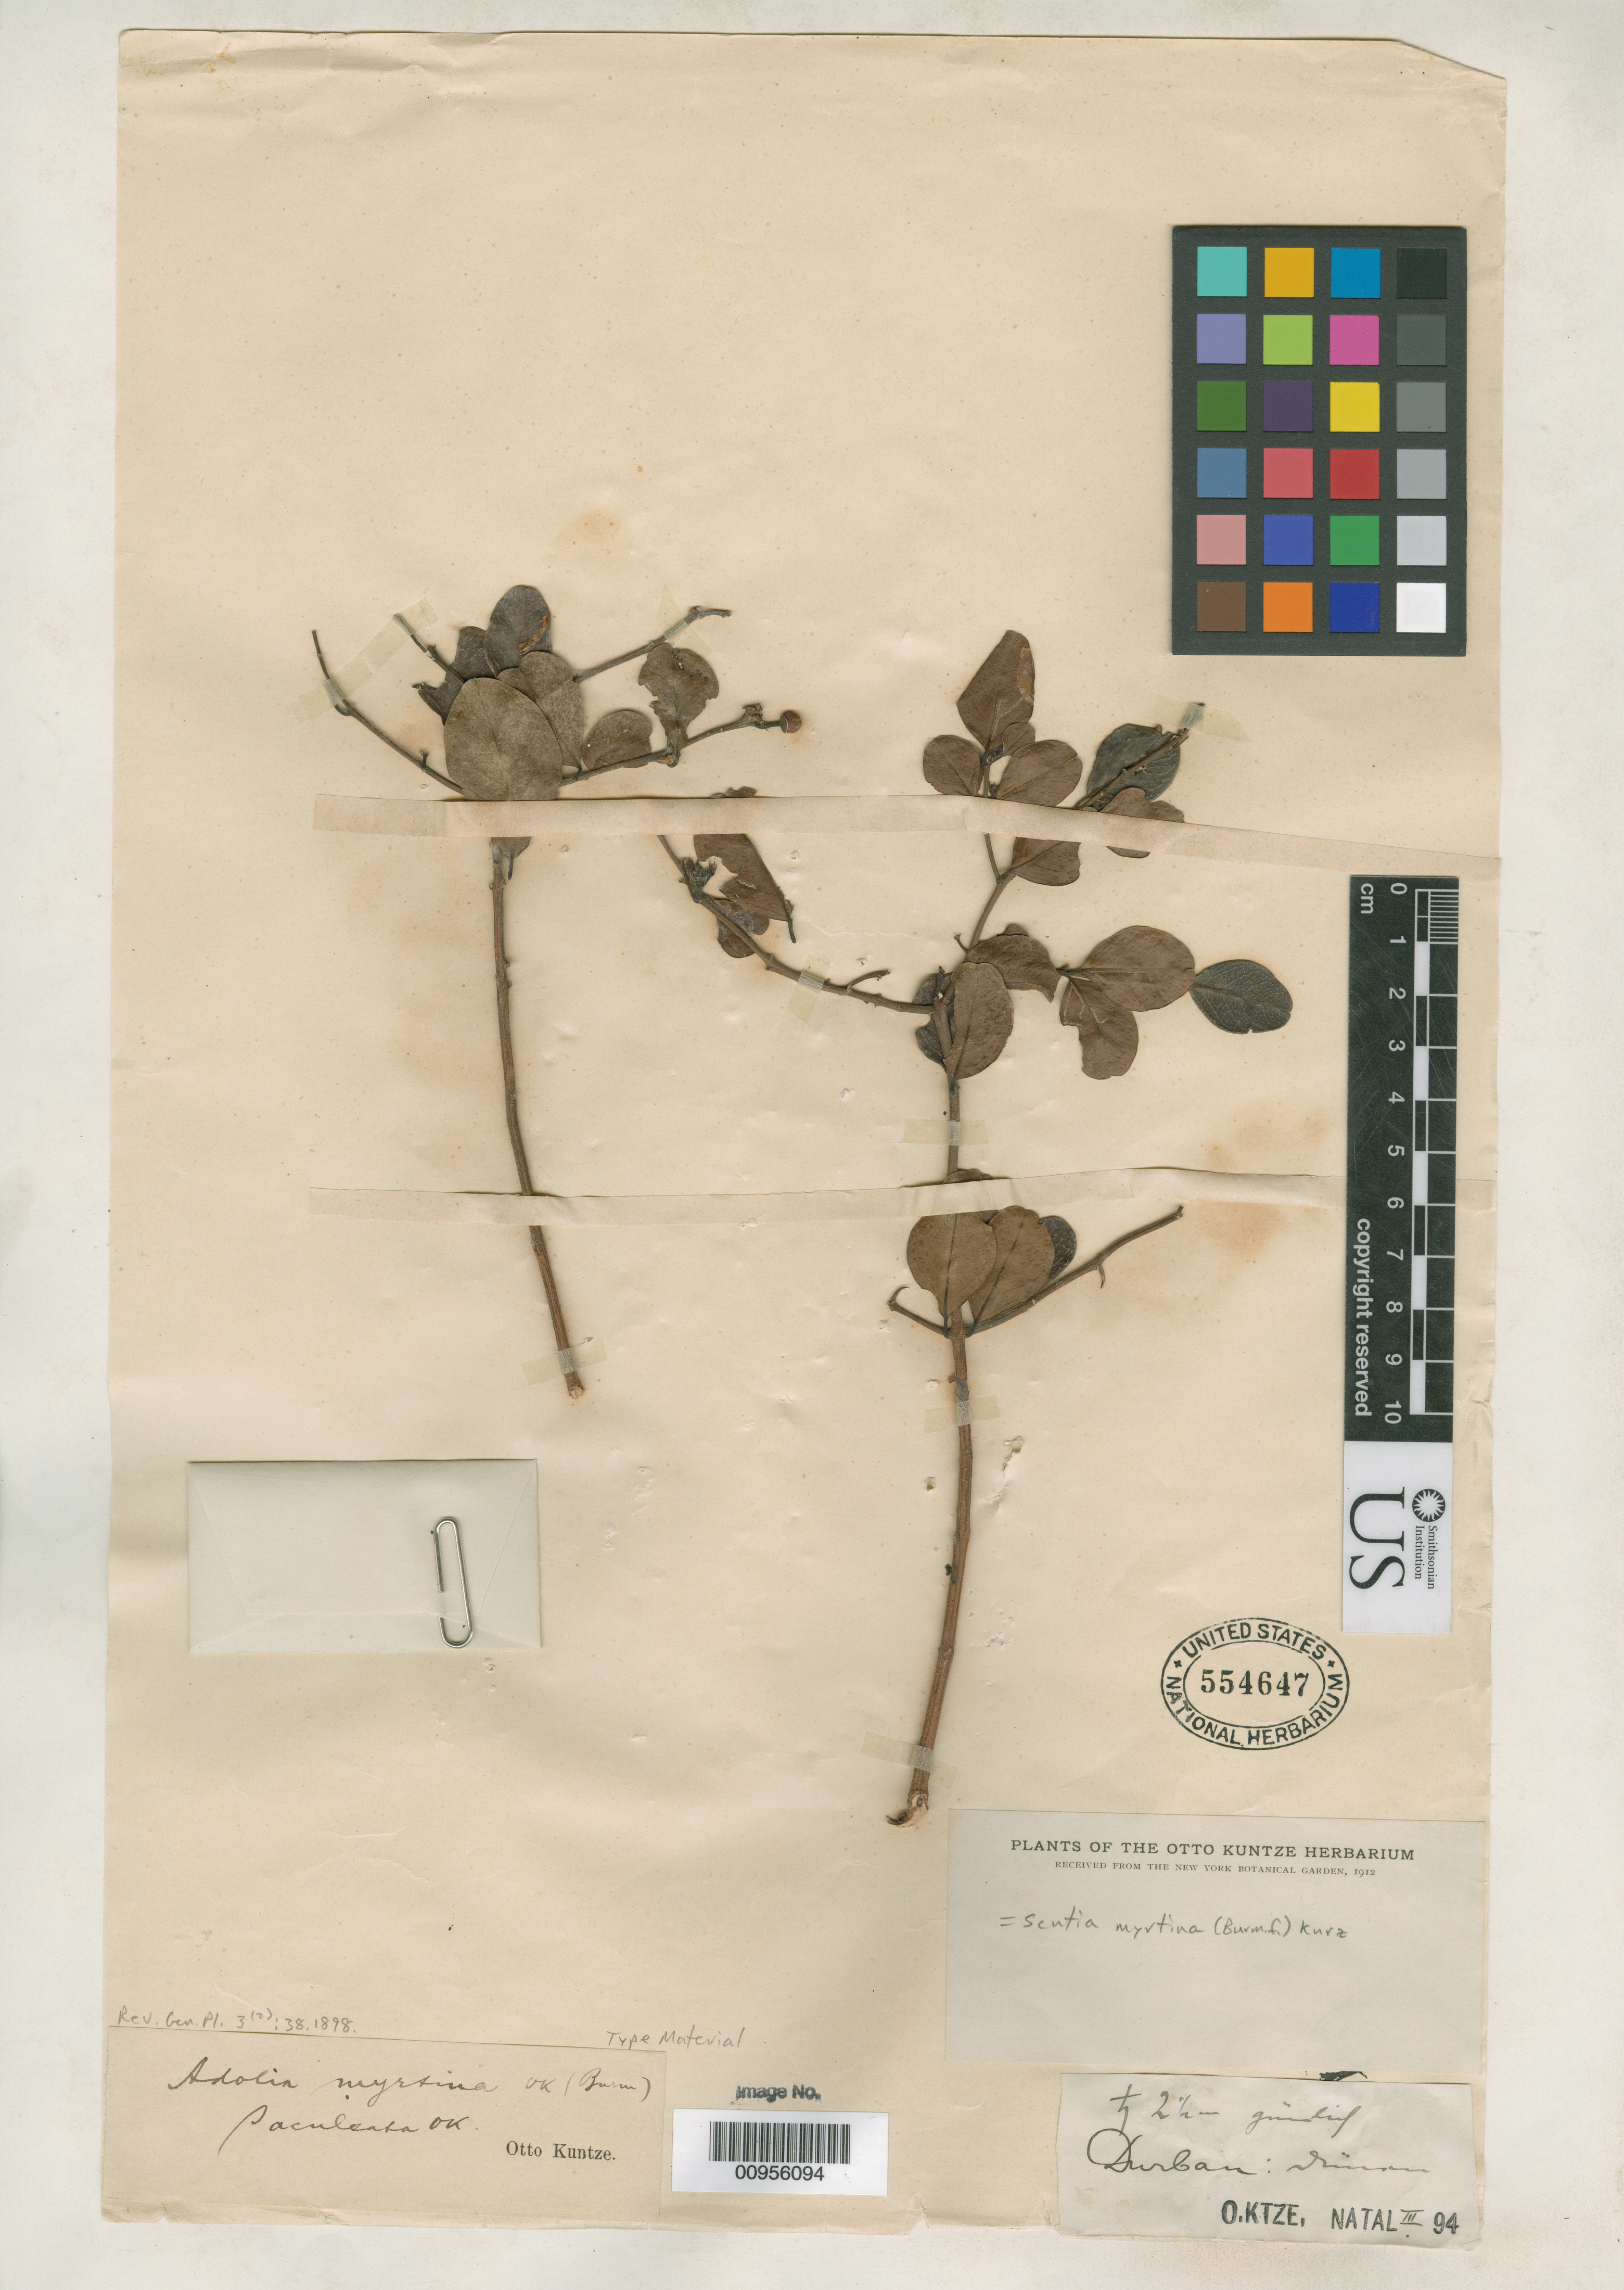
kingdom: Plantae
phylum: Tracheophyta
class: Magnoliopsida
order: Rosales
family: Rhamnaceae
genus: Adolia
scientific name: Adolia myrtina var. aculeata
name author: Kuntze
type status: Type Material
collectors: C.E.O. Kuntze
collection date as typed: Mar 1894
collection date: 1894-03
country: South Africa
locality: Natal: Durban auf den Dünen.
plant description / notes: Rank not indicated.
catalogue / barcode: US 554647